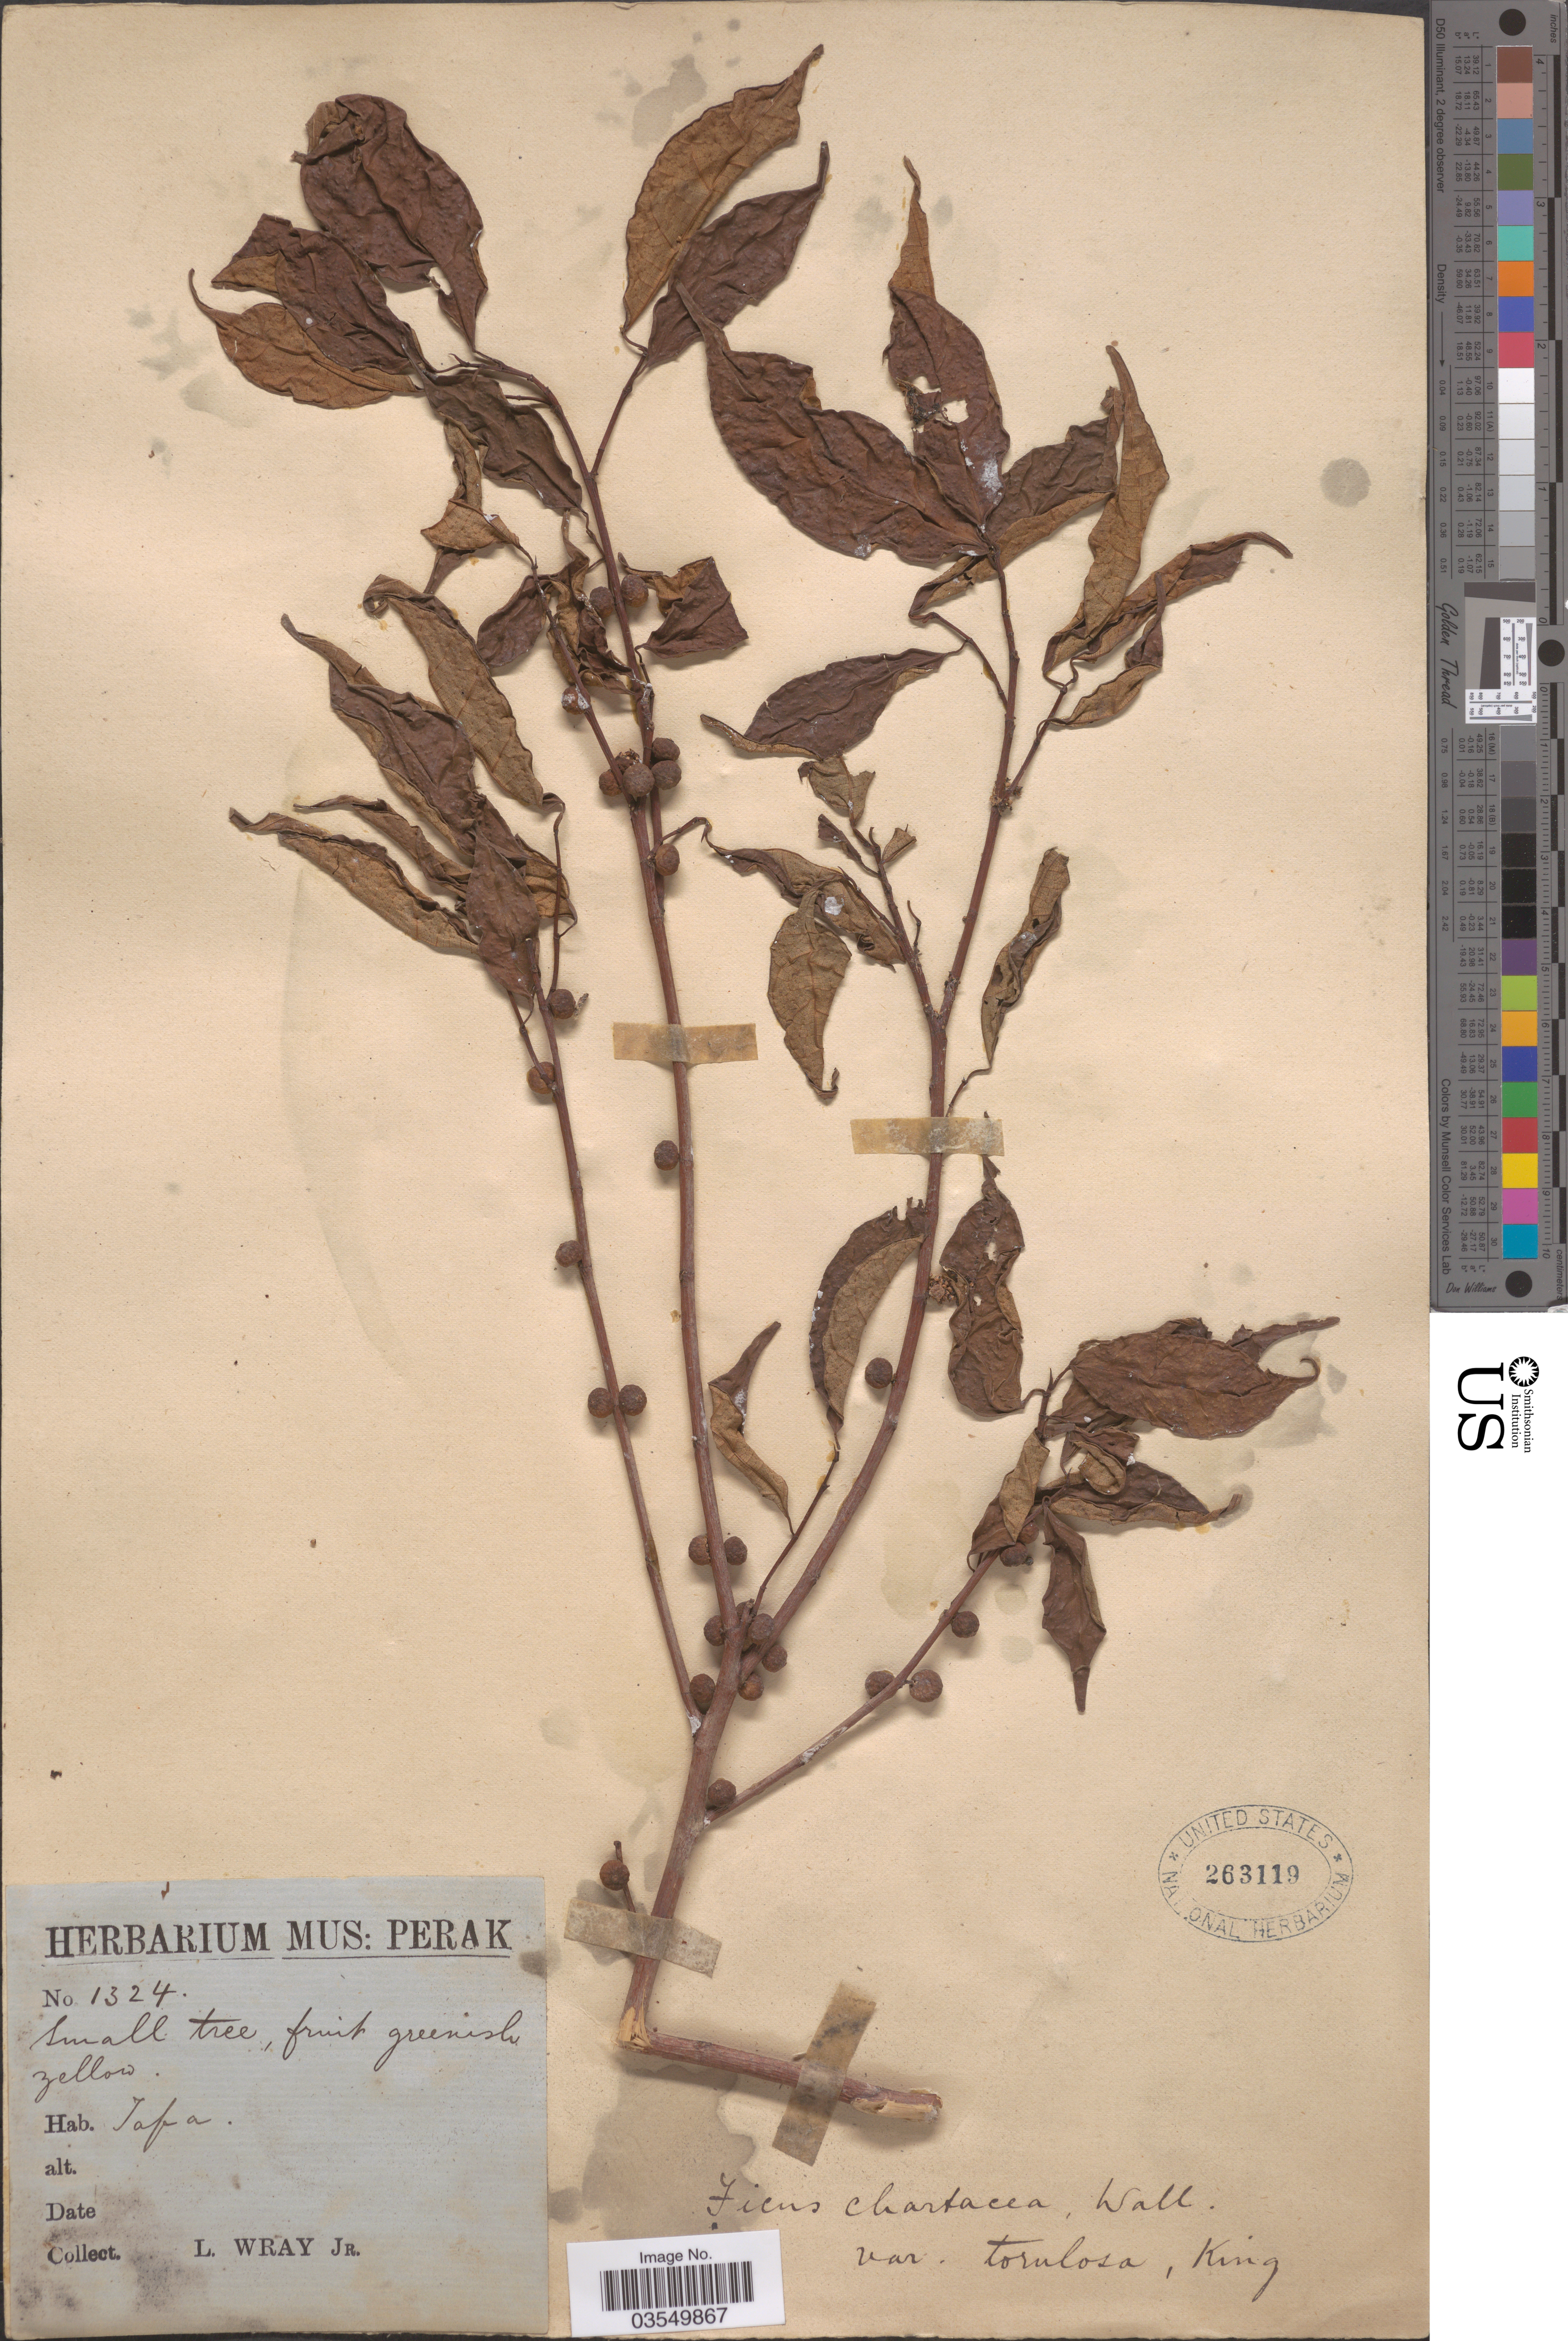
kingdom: Plantae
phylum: Tracheophyta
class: Magnoliopsida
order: Rosales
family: Moraceae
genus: Ficus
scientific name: Ficus chartacea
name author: Wall. ex King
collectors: L. Wray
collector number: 1324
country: Malaysia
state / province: Perak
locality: Tafa.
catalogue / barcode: US 263119